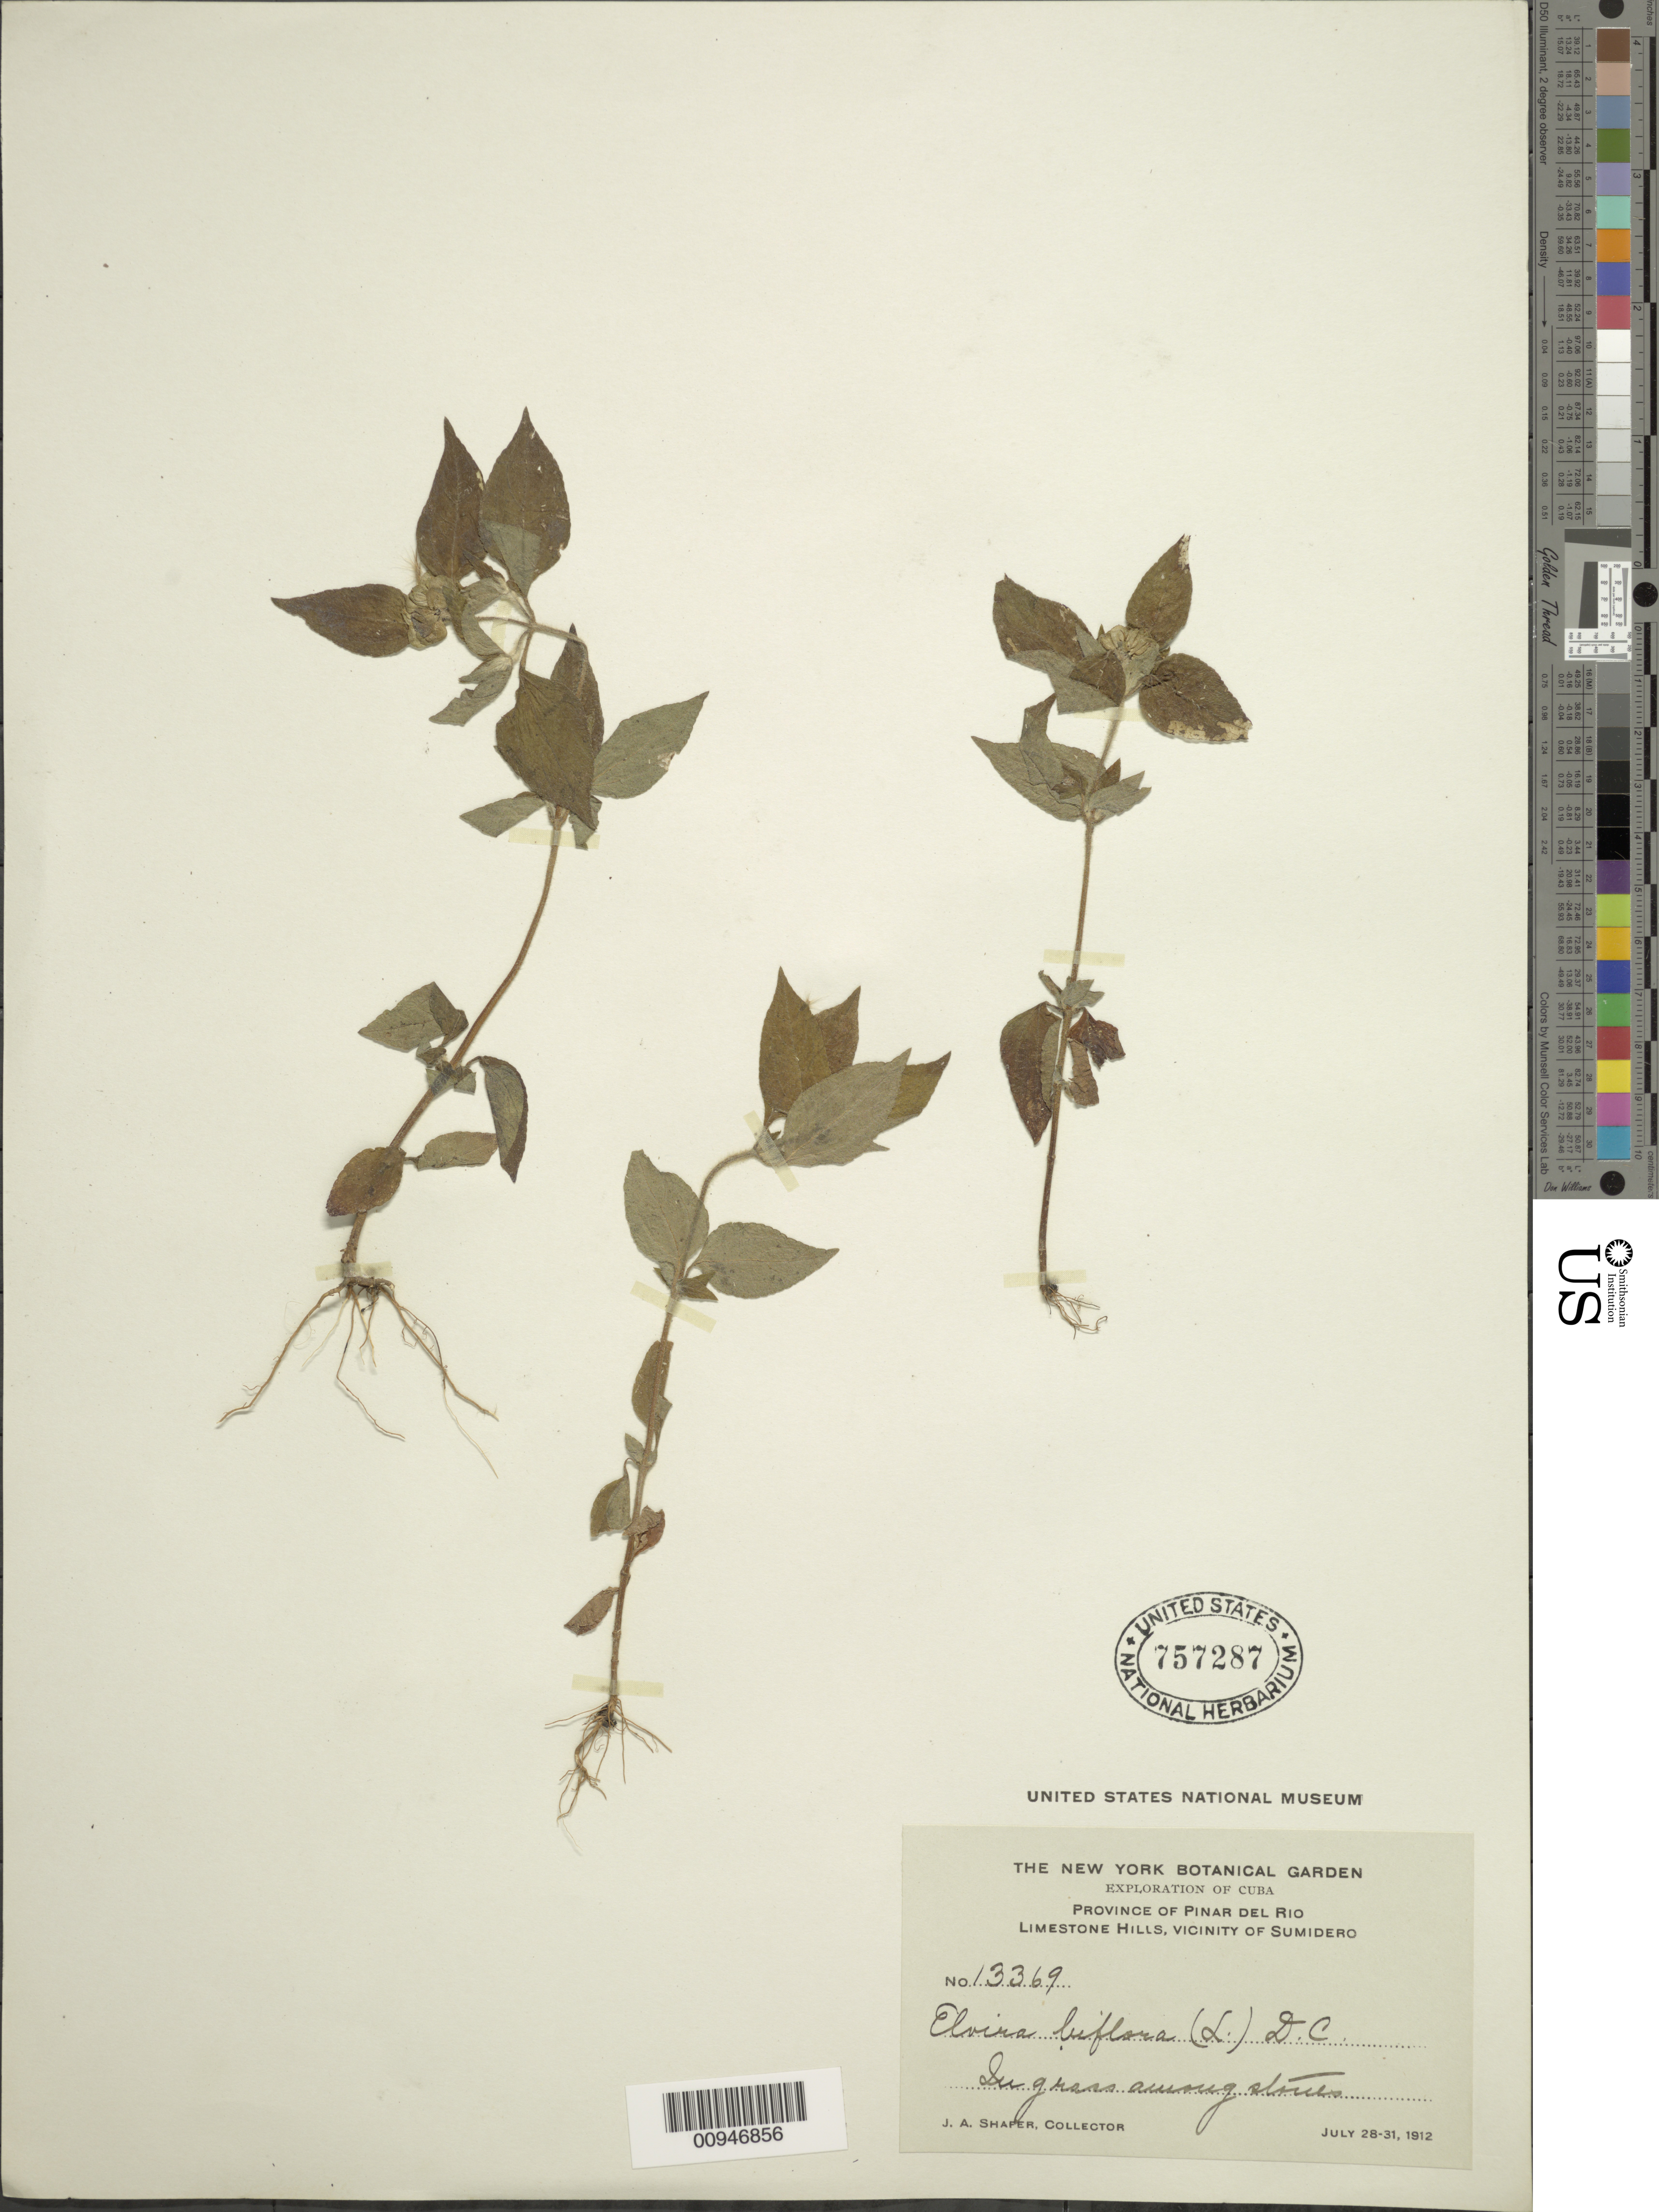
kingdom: Plantae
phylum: Tracheophyta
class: Magnoliopsida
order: Asterales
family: Asteraceae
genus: Delilia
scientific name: Delilia biflora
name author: (L.) Kuntze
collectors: J. A. Shafer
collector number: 13369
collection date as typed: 28 Jul 1912 to 31 Jul 1912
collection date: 1912-07-28/1912-07-31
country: Cuba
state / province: Pinar del Rio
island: Cuba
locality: Vicinity of Sumidero, limestone hills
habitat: In grass among streets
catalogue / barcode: US 757287